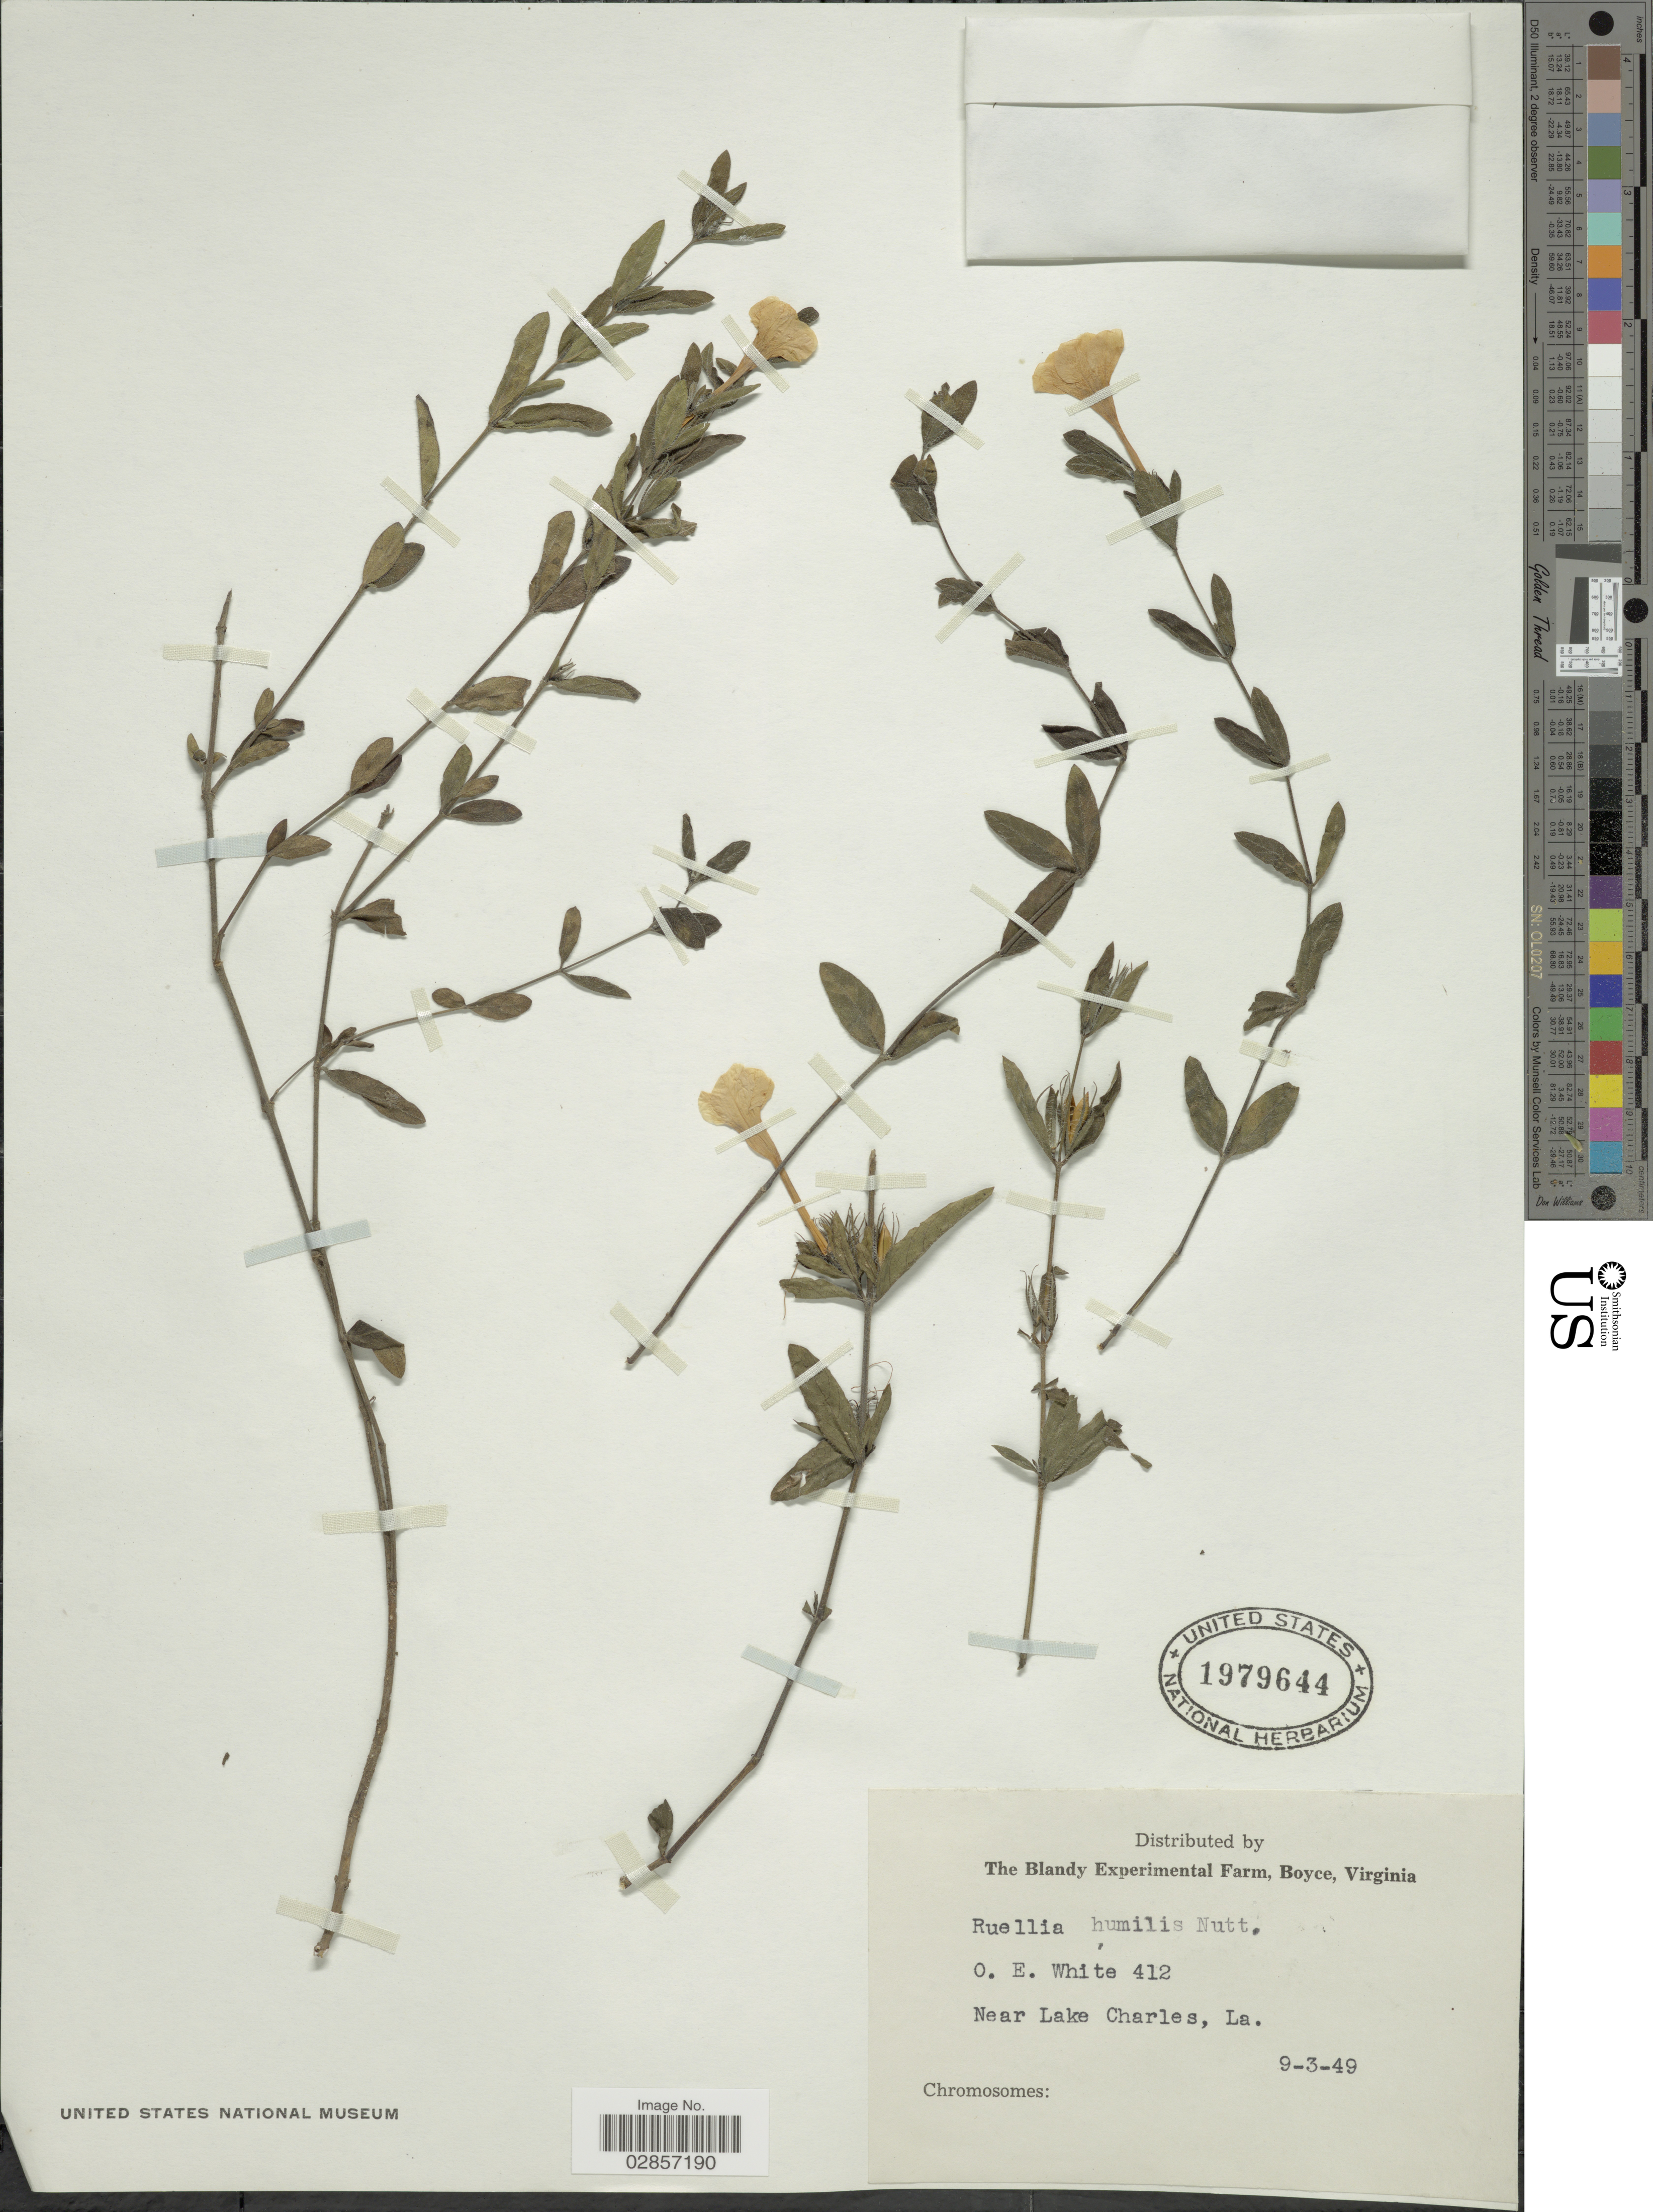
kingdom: Plantae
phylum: Tracheophyta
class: Magnoliopsida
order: Lamiales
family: Acanthaceae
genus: Ruellia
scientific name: Ruellia humilis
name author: Nutt.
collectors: O. E. White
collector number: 412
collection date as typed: Transcribed d/m/y: 3/9/49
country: United States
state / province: Louisiana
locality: Near Lake Charles, La.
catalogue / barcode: US 1979644